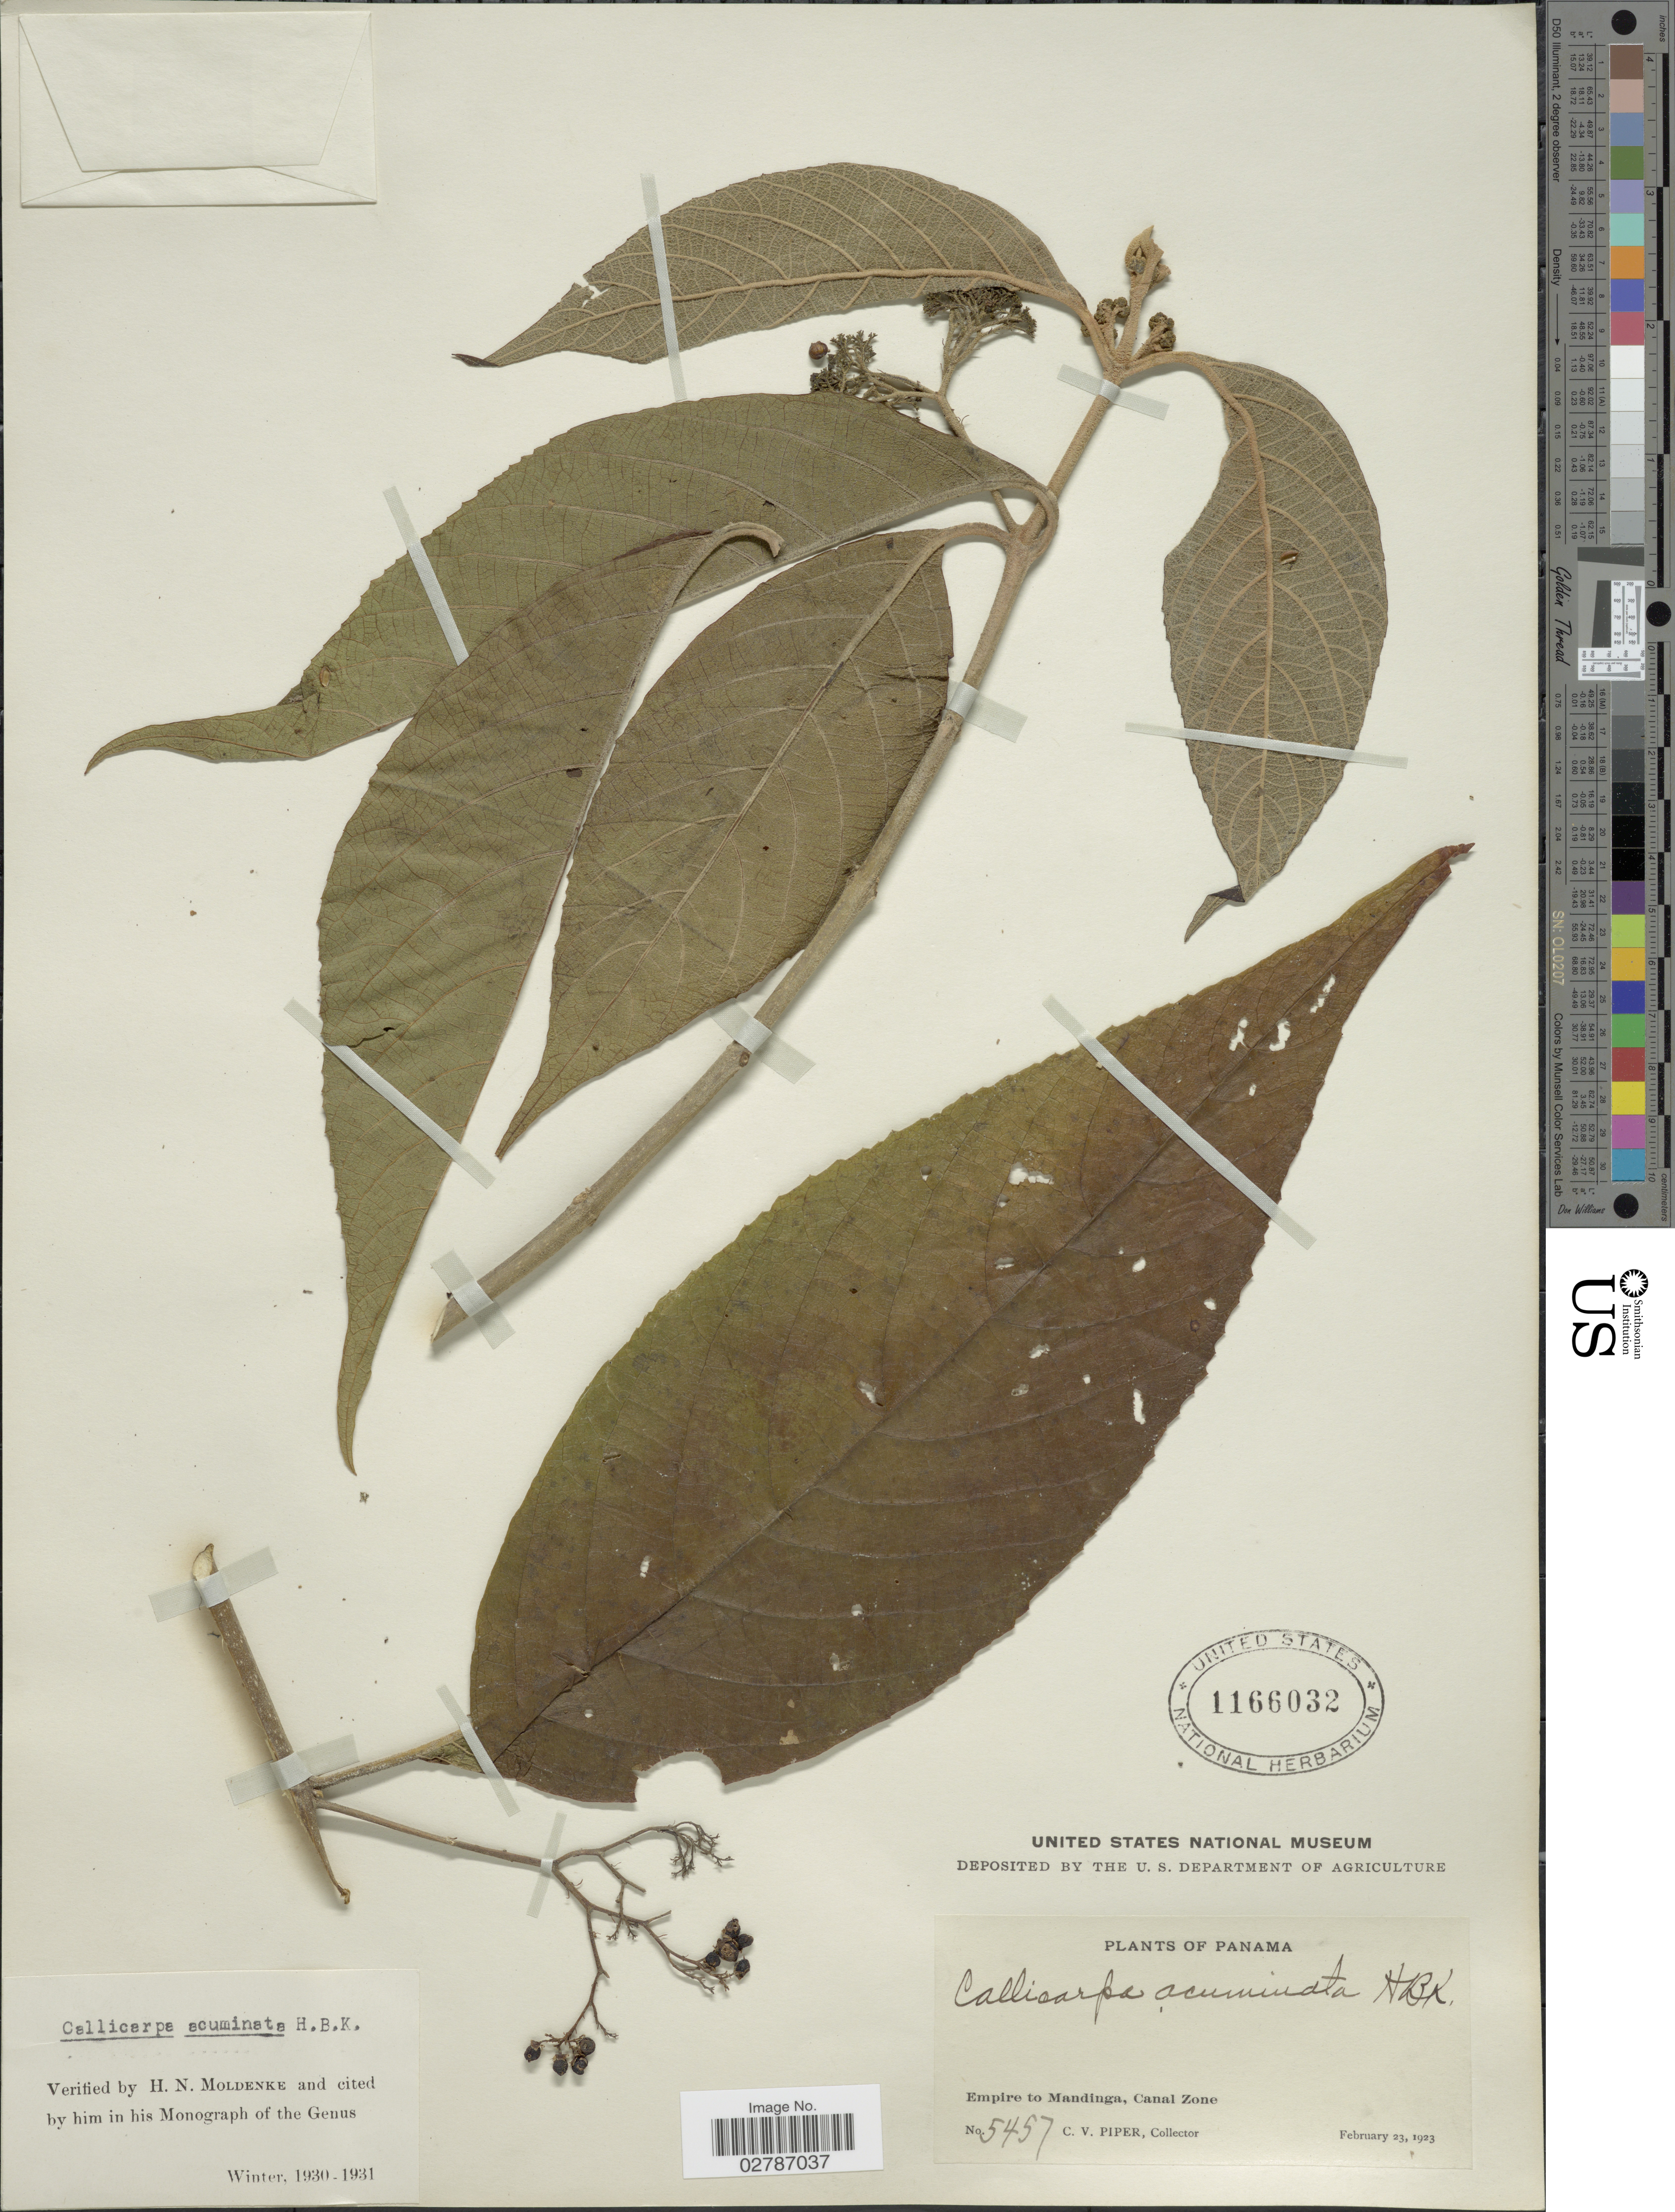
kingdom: Plantae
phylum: Tracheophyta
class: Magnoliopsida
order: Lamiales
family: Lamiaceae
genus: Callicarpa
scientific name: Callicarpa acuminata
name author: Kunth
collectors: C. V. Piper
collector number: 5457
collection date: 1923-02-23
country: Panama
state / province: Colón / Panamá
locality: Empire to Mandinga, Canal Zone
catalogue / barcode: US 1166032